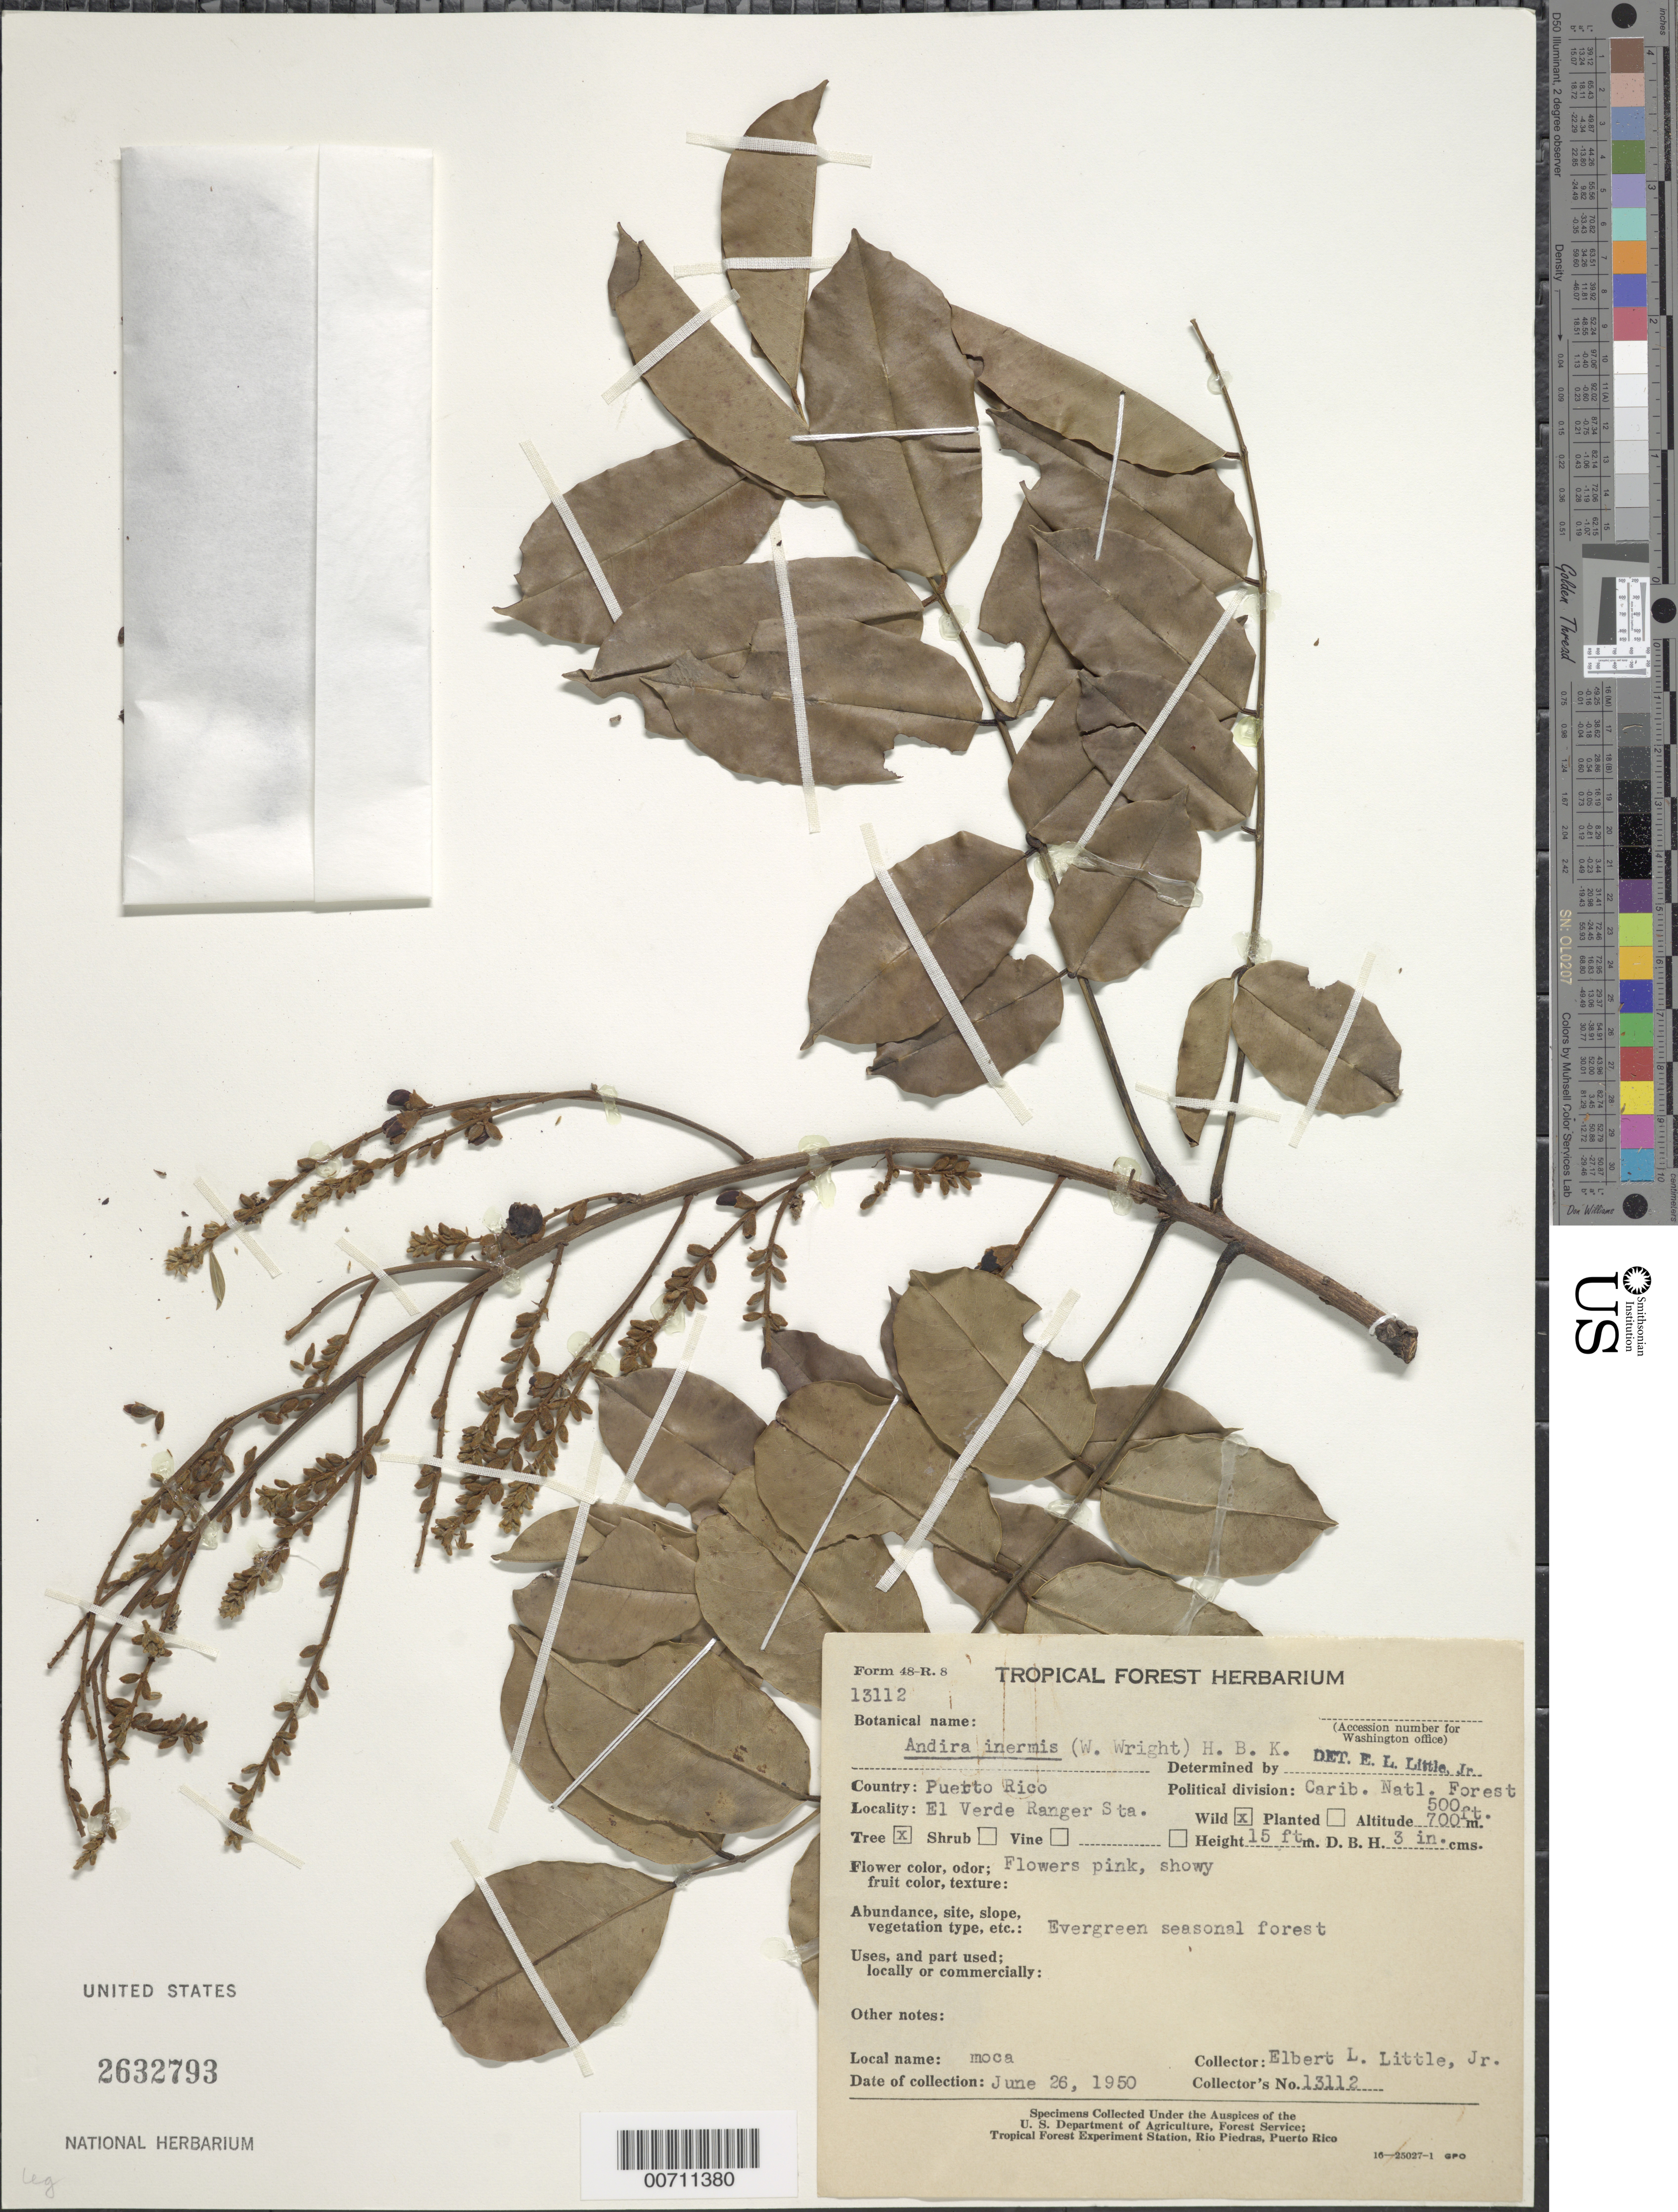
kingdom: Plantae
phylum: Tracheophyta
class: Magnoliopsida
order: Fabales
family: Fabaceae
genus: Andira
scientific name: Andira inermis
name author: (W. Wright) Kunth ex DC.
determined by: Little, Elbert L., Jr., (FSSR), United States Department of Agriculture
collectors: E. L. Little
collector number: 13112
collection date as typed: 26 Jun 1950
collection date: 1950-06-26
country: Puerto Rico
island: Greater Antilles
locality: Carib. Natl. Forest, El Verde Exp. Station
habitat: Evergreen seasonal forest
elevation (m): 152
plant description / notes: Common name: moca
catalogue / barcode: US 2632793